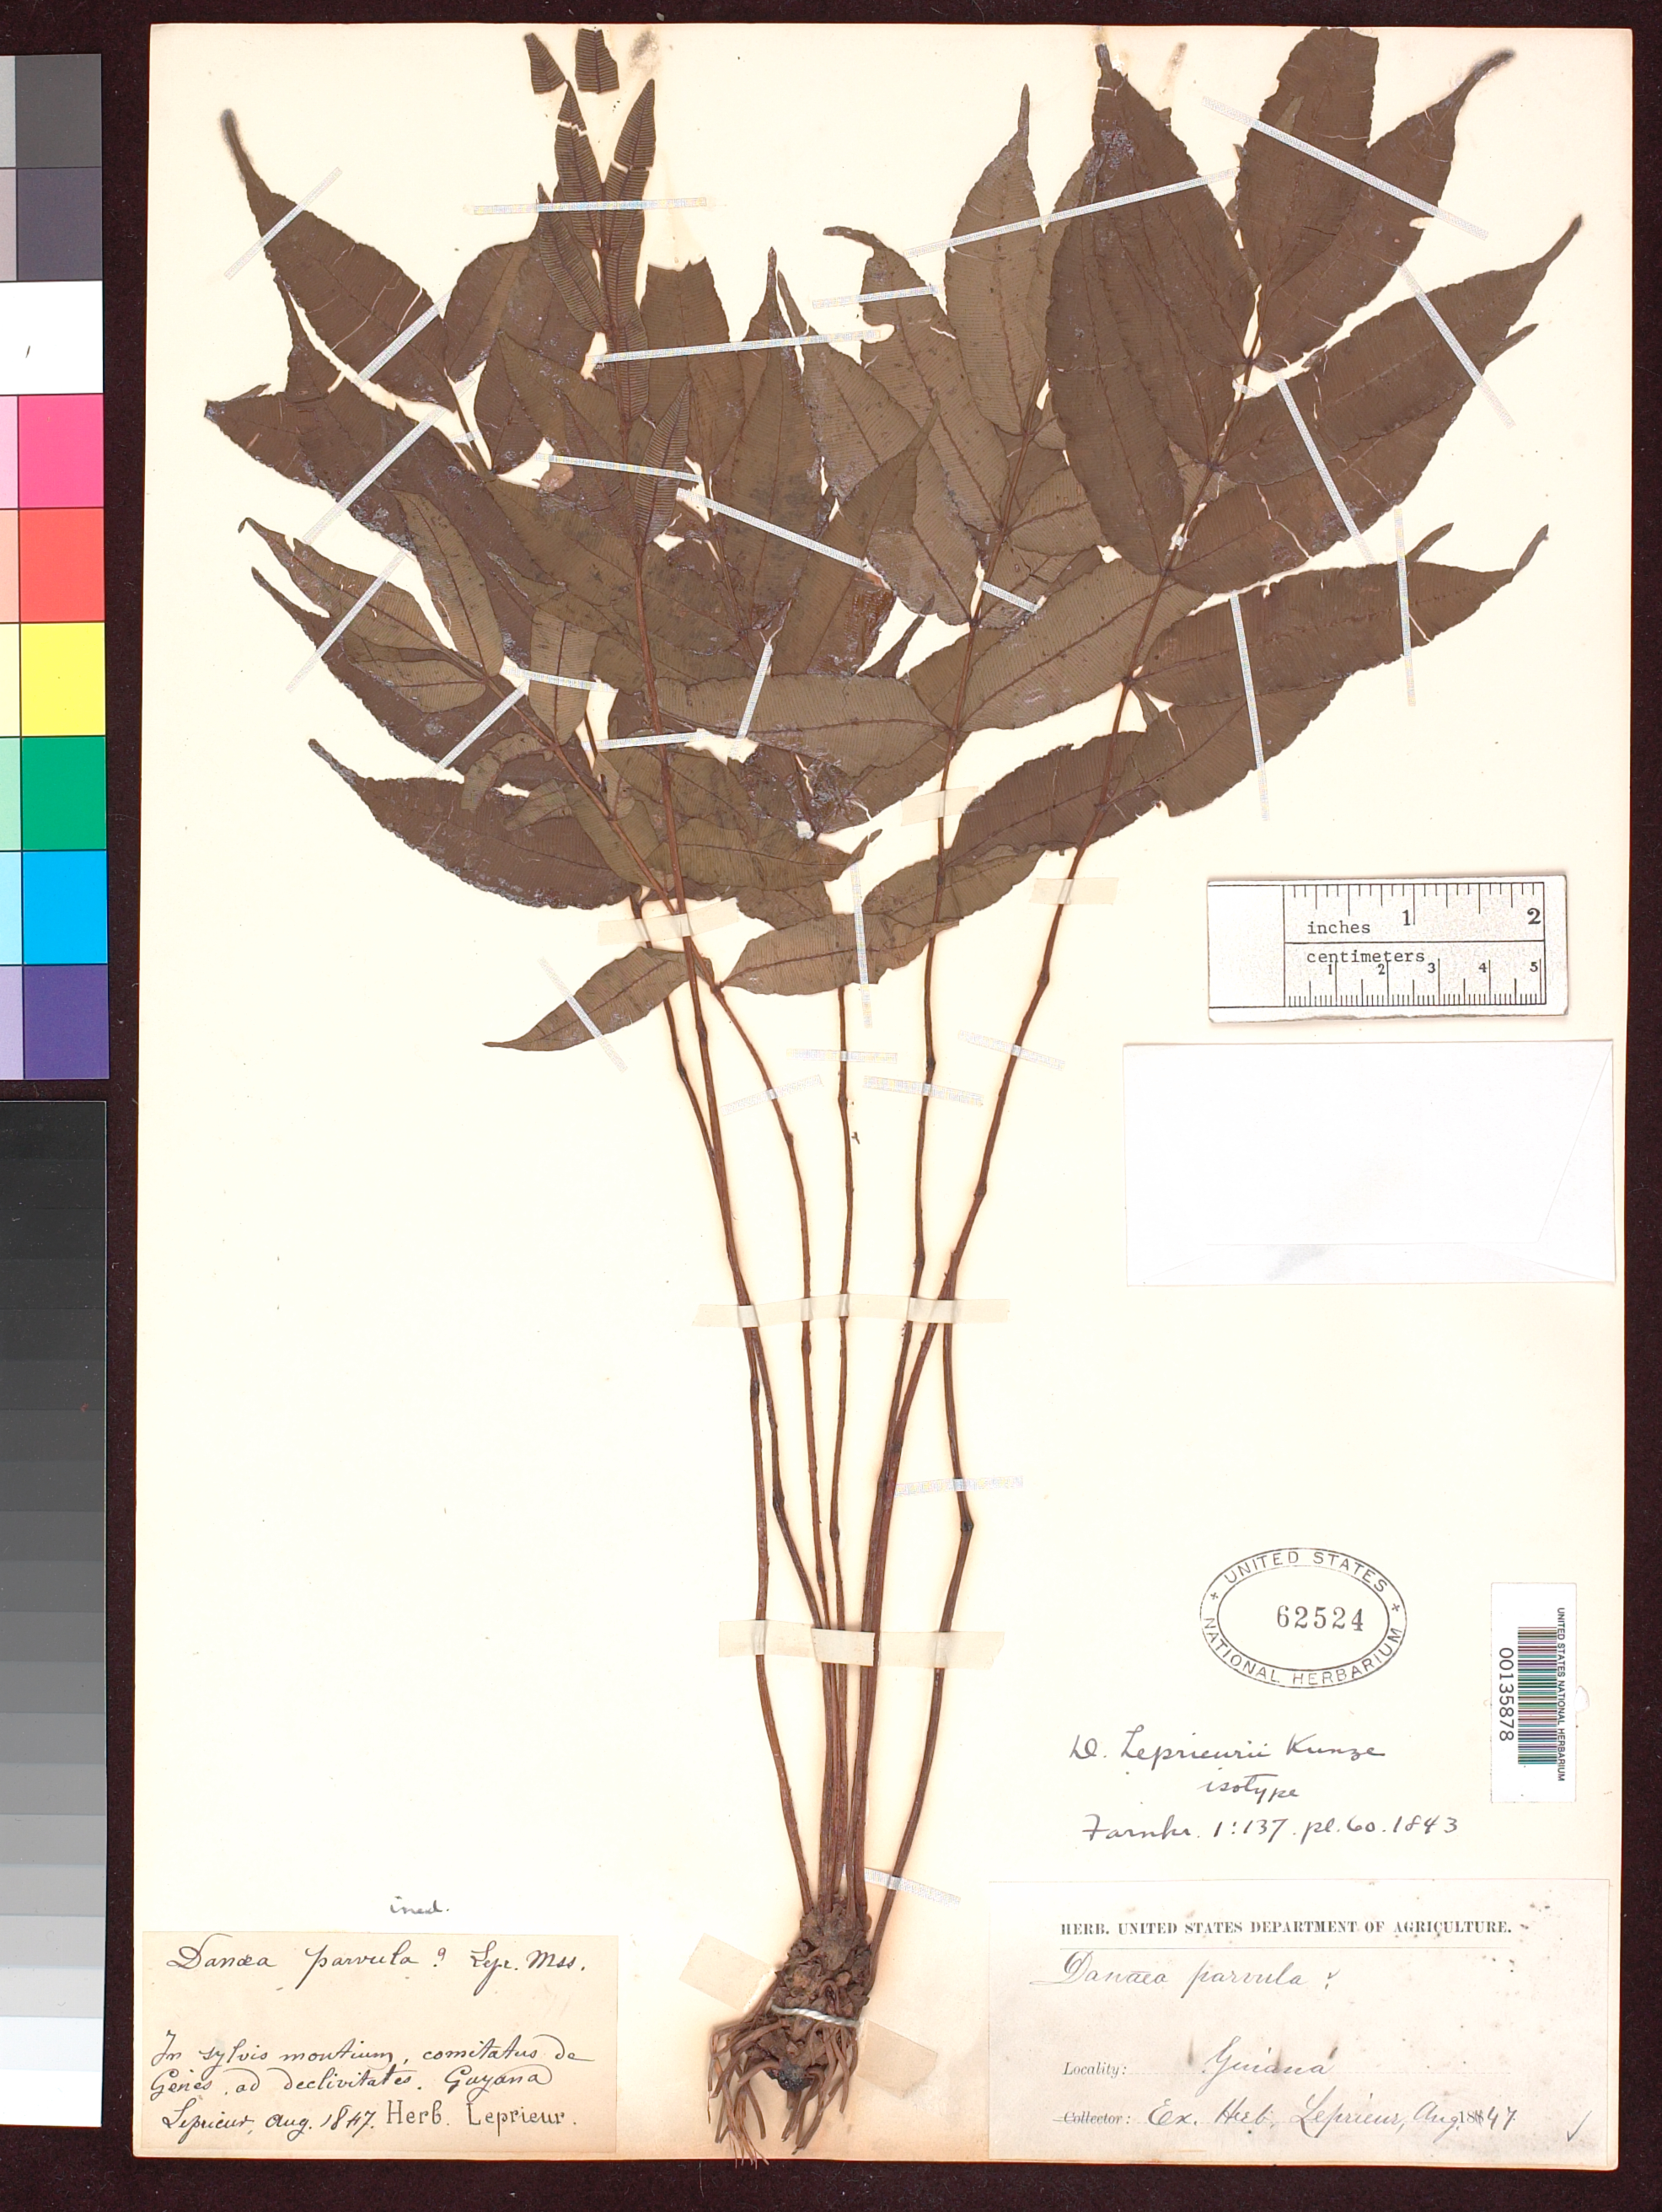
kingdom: Plantae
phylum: Tracheophyta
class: Polypodiopsida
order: Marattiales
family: Marattiaceae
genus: Danaea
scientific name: Danaea leprieurii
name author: Kunze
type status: Type Collection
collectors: F. M. R. Leprieur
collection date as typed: Aug 1847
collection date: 1847-08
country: French Guiana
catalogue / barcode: US 62524